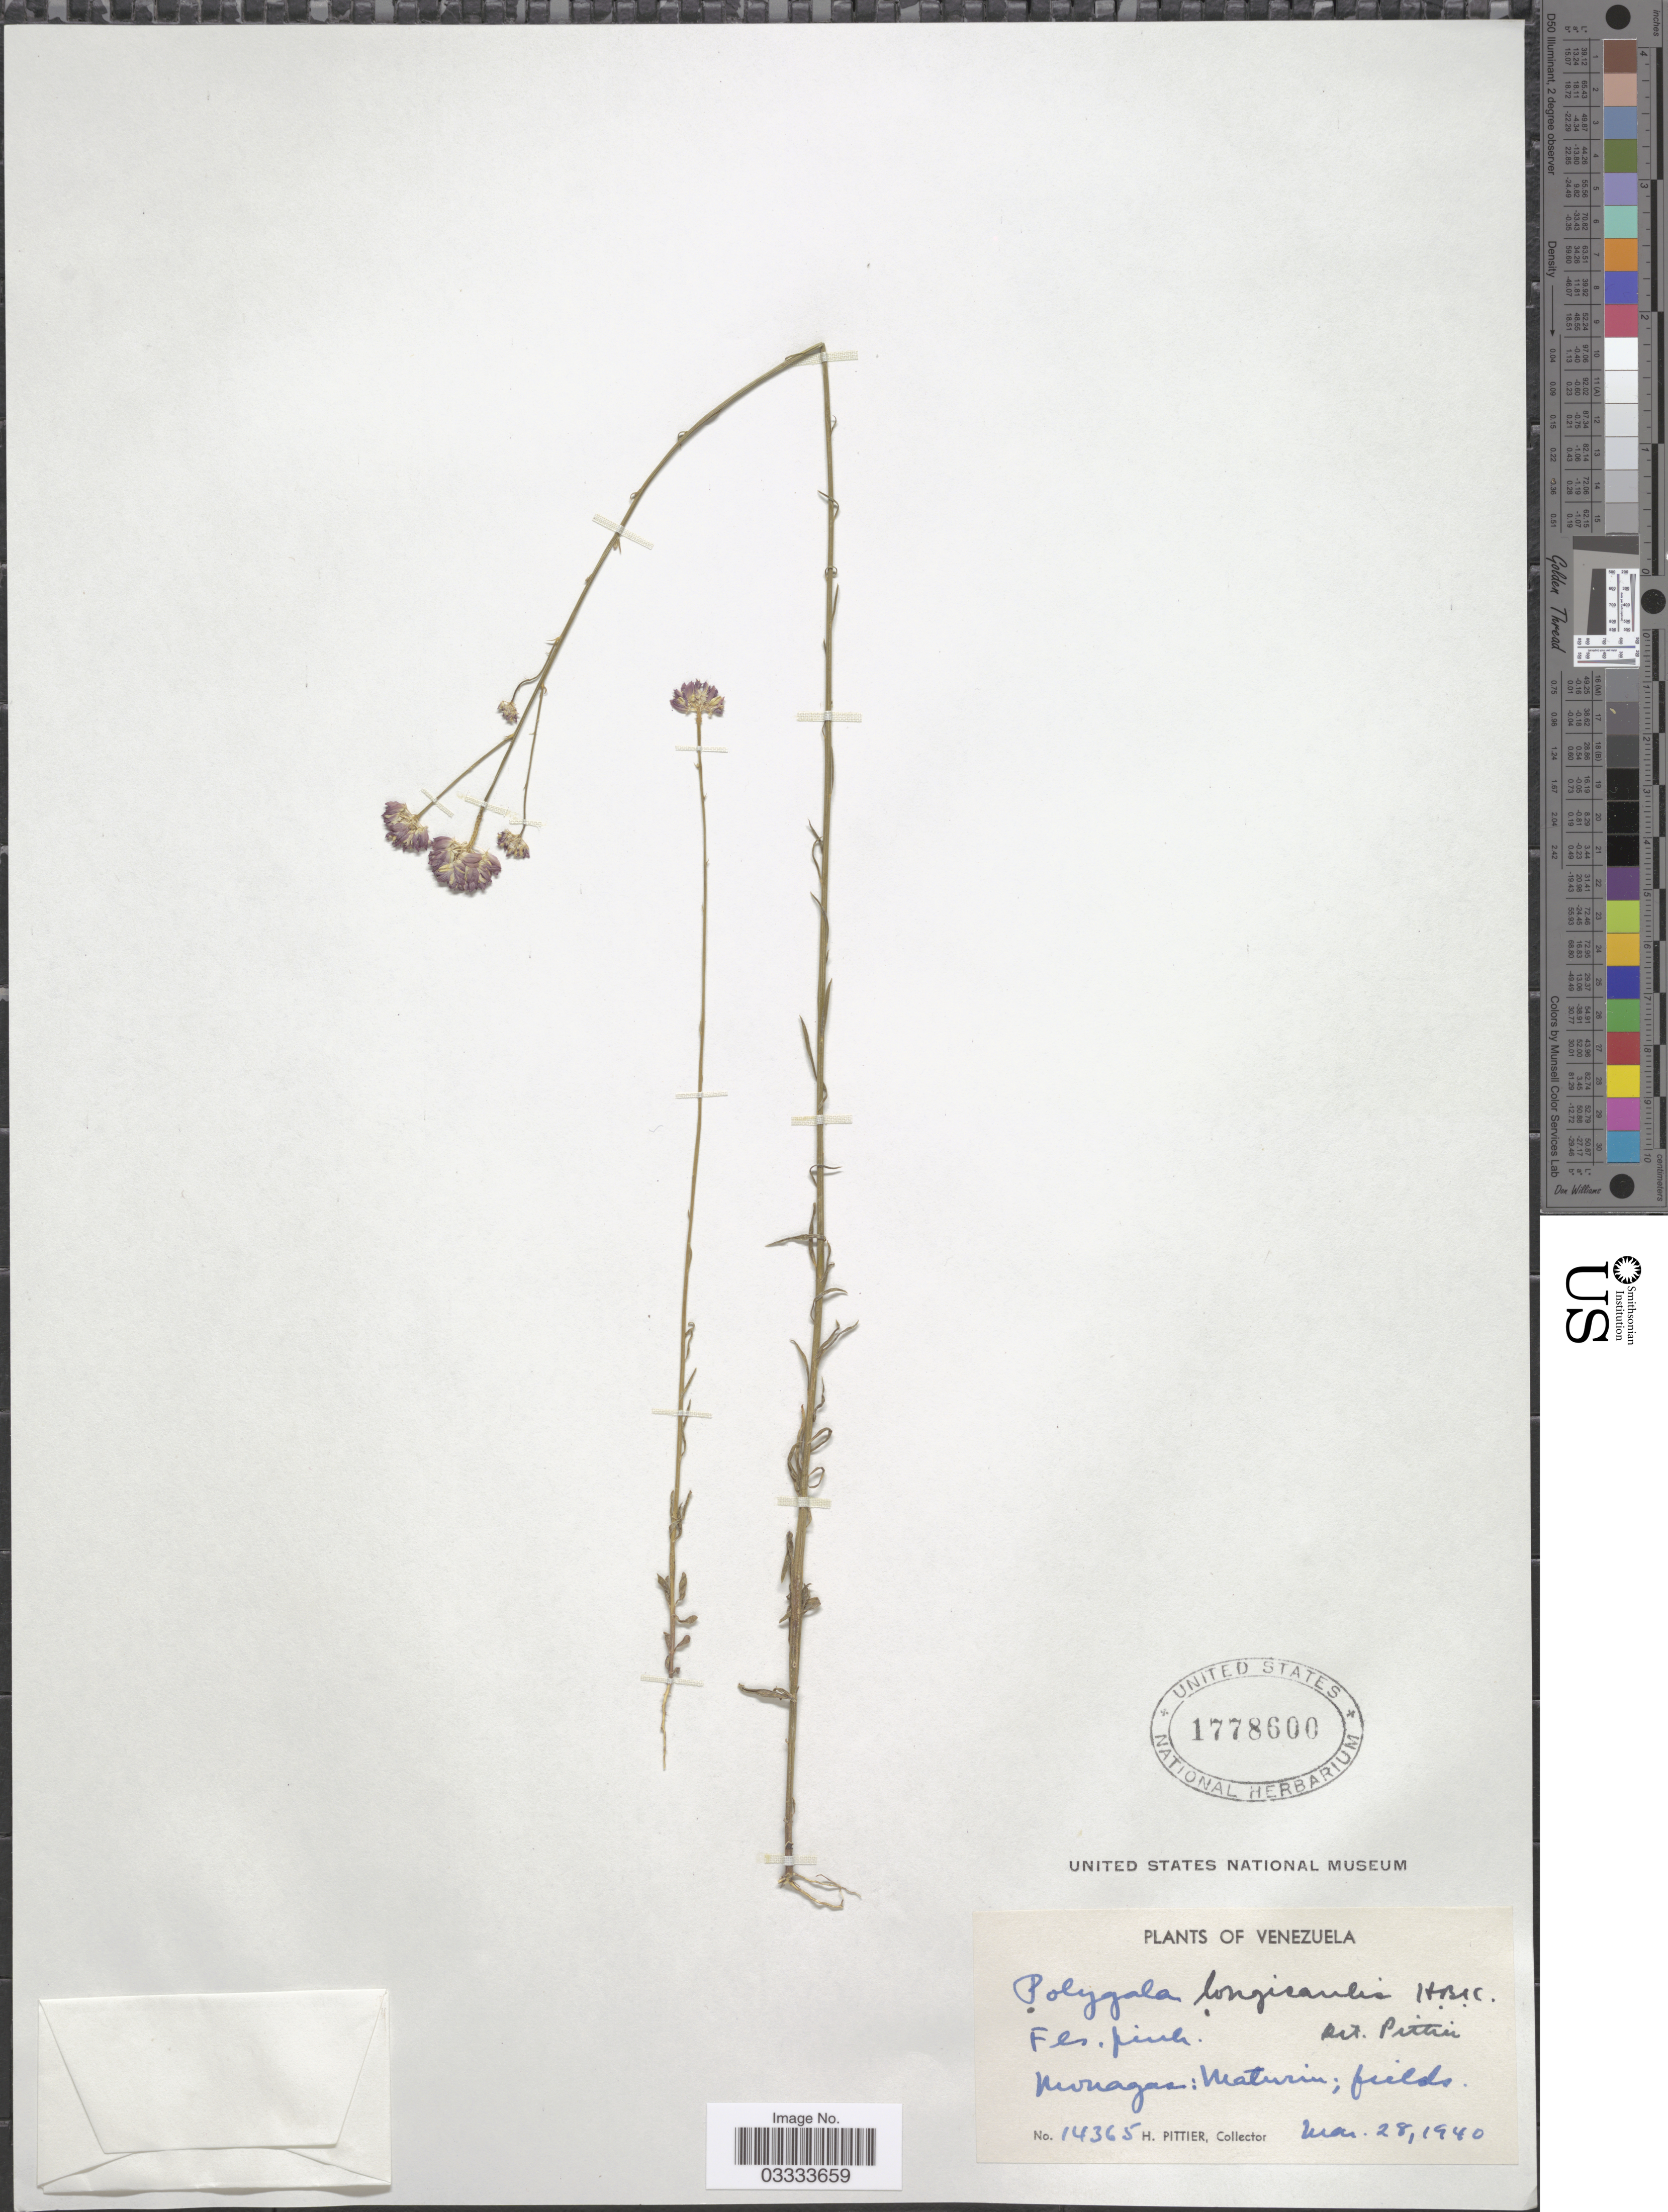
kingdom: Plantae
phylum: Tracheophyta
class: Magnoliopsida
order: Fabales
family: Polygalaceae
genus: Polygala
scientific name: Polygala longicaulis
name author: Kunth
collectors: H. F. Pittier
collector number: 14365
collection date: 1940-03-28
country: Venezuela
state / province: Monagas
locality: Maturin.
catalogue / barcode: US 1778600